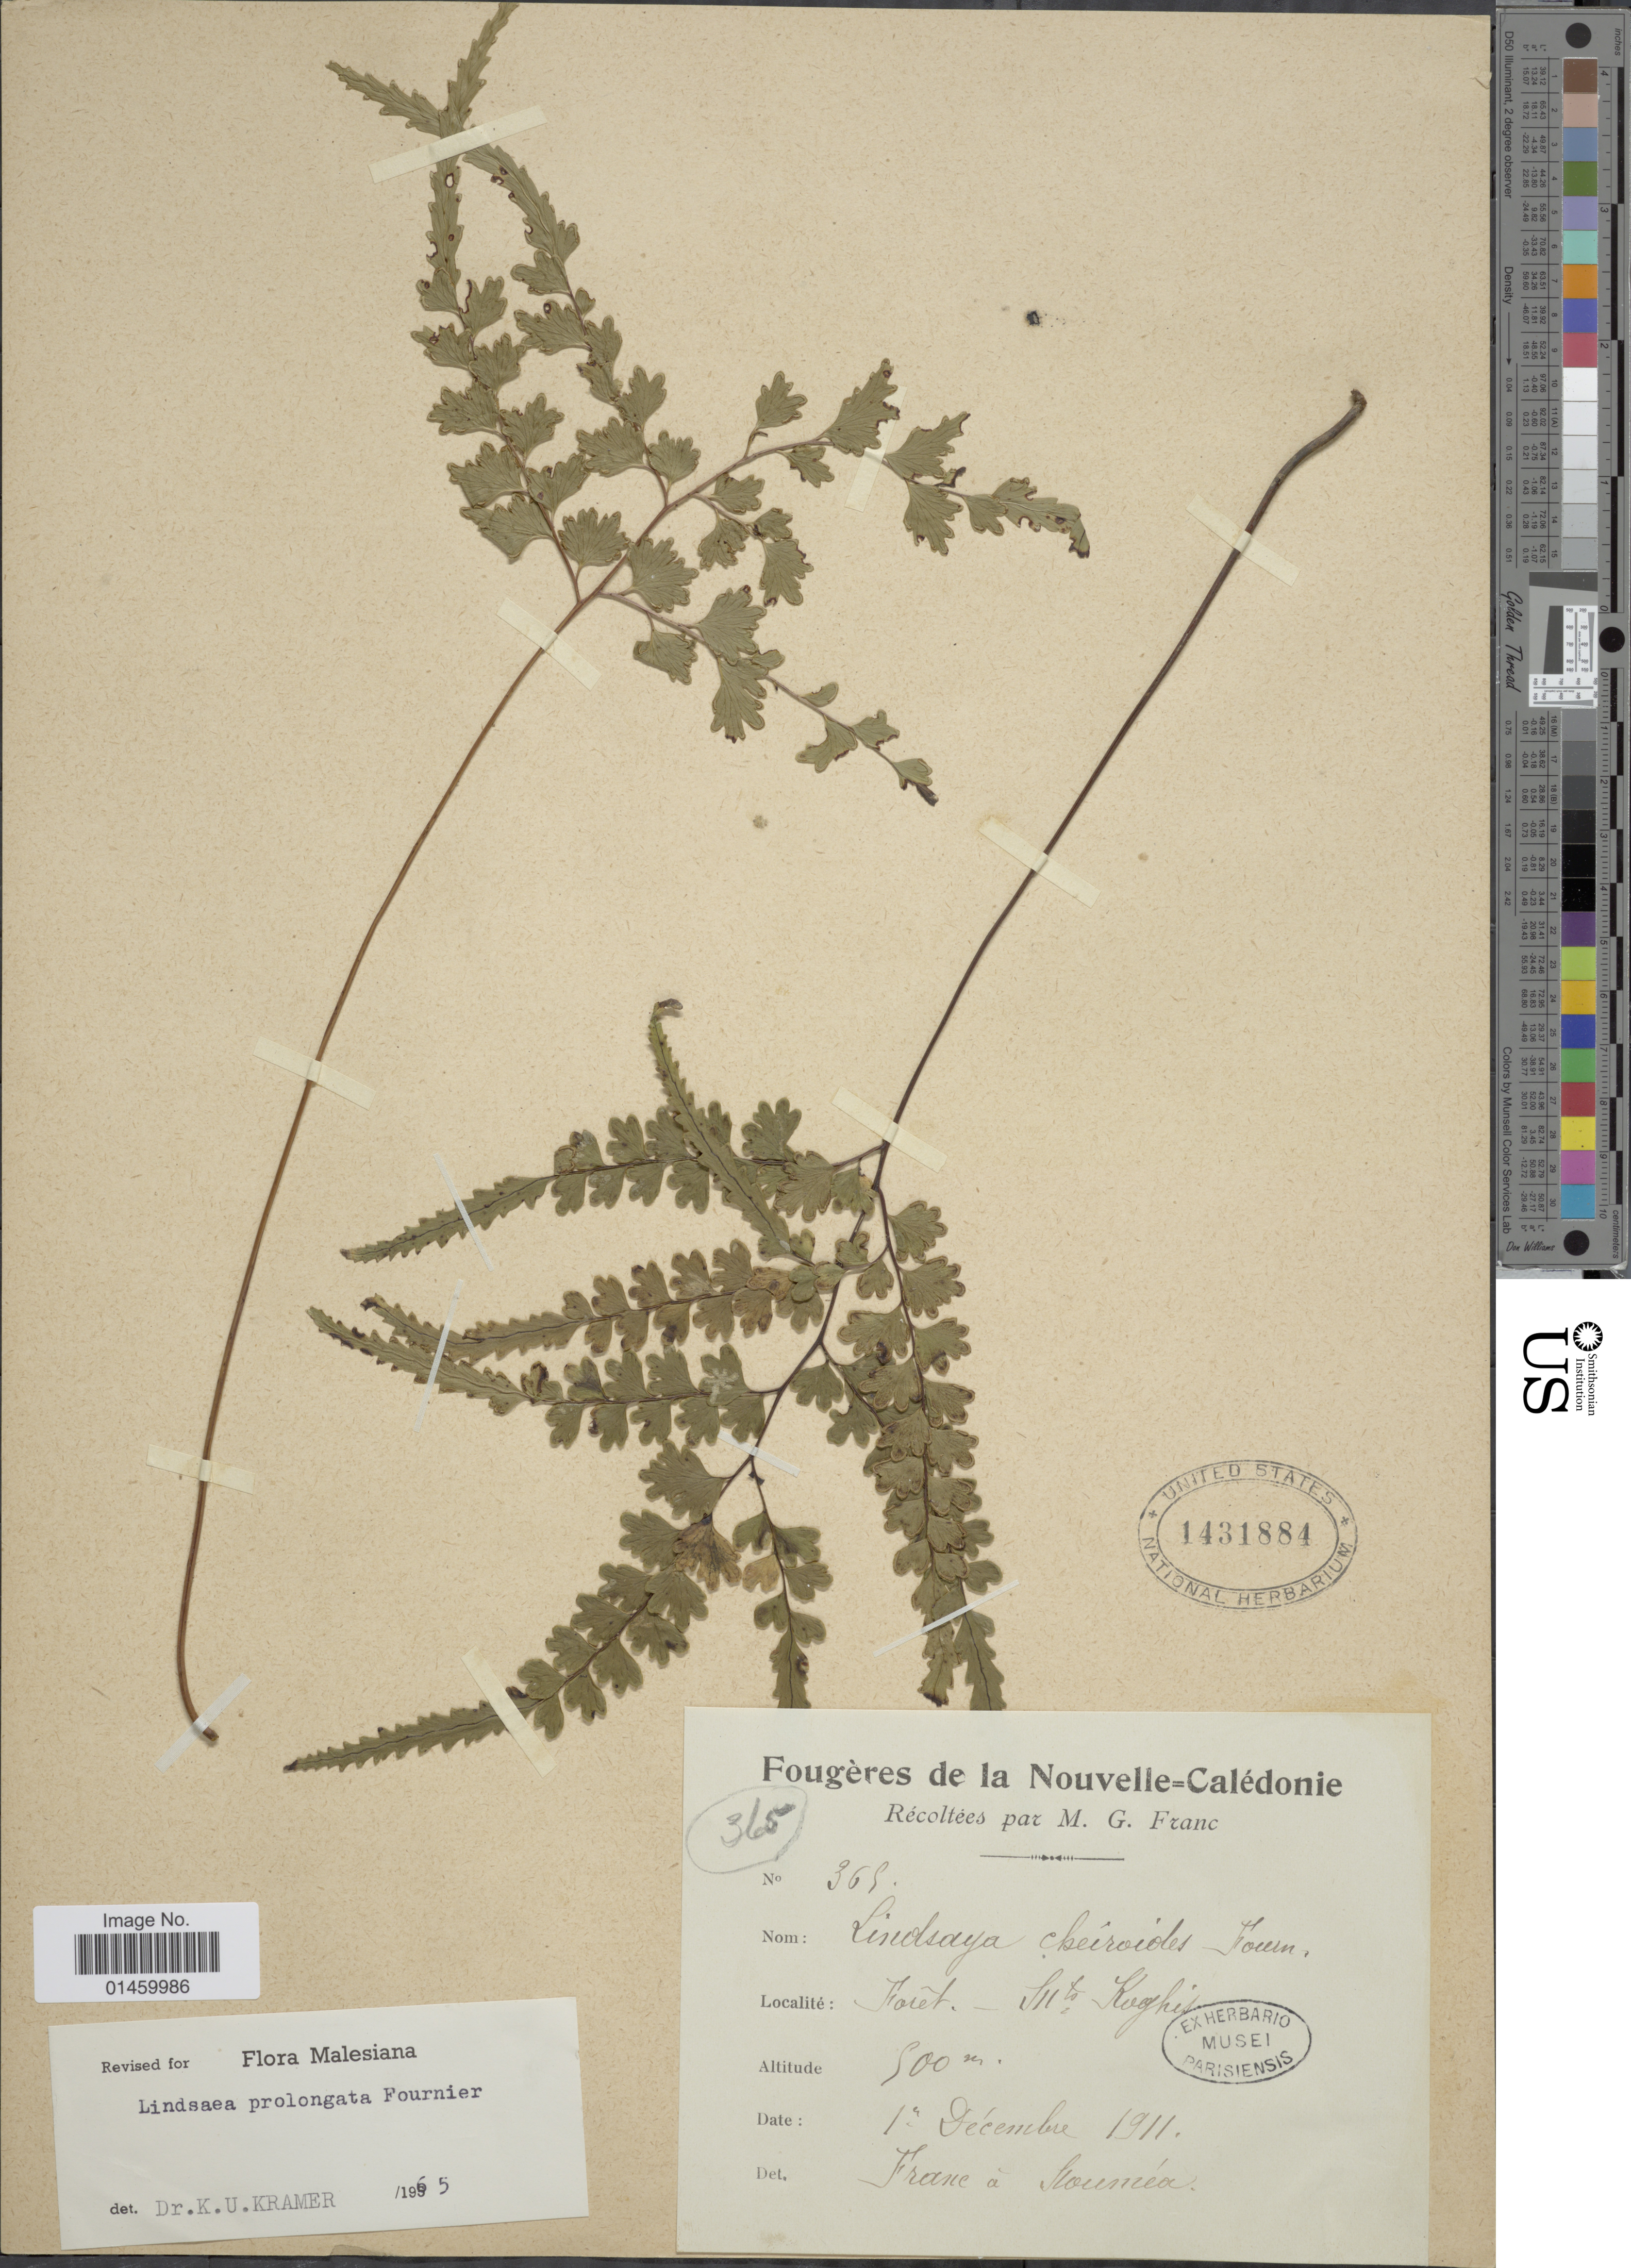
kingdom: Plantae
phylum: Tracheophyta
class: Polypodiopsida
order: Polypodiales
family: Lindsaeaceae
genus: Lindsaea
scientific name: Lindsaea prolongata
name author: E. Fourn.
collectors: Franc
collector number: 365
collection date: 1911-12-01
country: New Caledonia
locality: Nouvelle=Caledonie. Foret.- Mts Koghis.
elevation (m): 500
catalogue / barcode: US 1431884